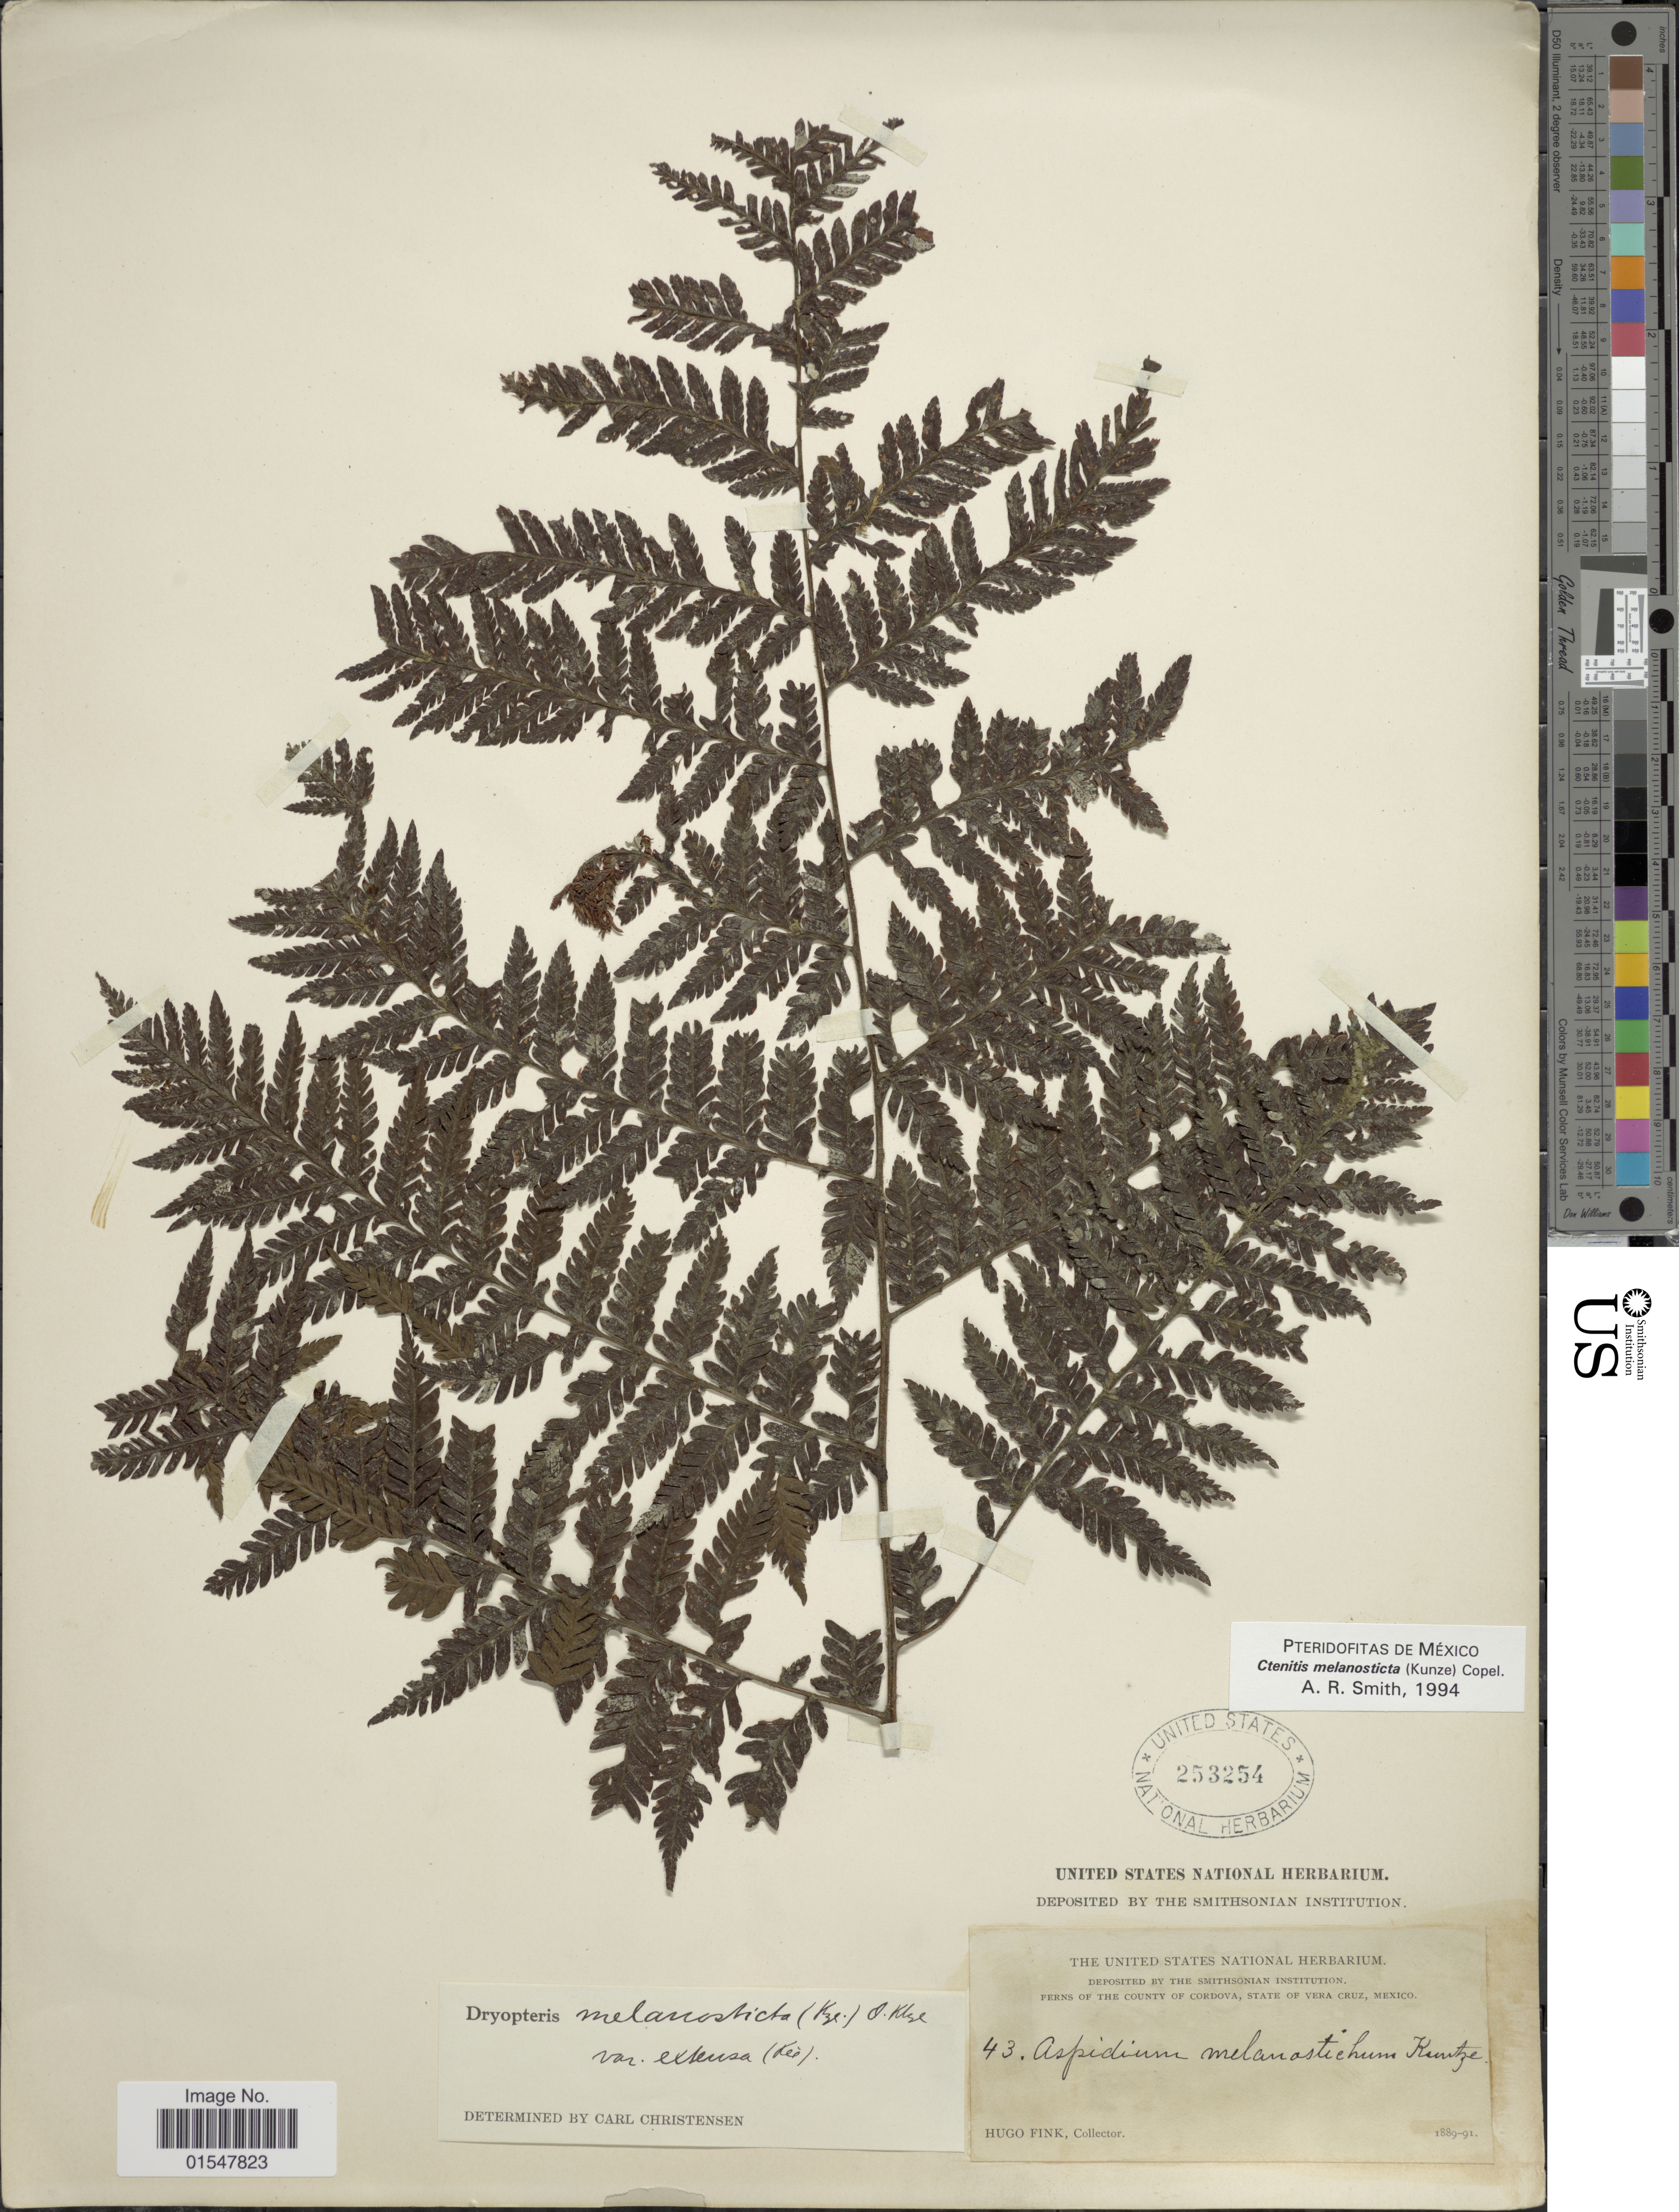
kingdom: Plantae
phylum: Tracheophyta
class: Polypodiopsida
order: Polypodiales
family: Dryopteridaceae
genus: Ctenitis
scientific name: Ctenitis melanosticta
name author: (Kunze) Copel.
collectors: H. Fink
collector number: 43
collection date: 1889/1891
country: Mexico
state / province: Veracruz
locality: The County of Cordova, State of Vera Cruz, Mexico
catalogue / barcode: US 253254